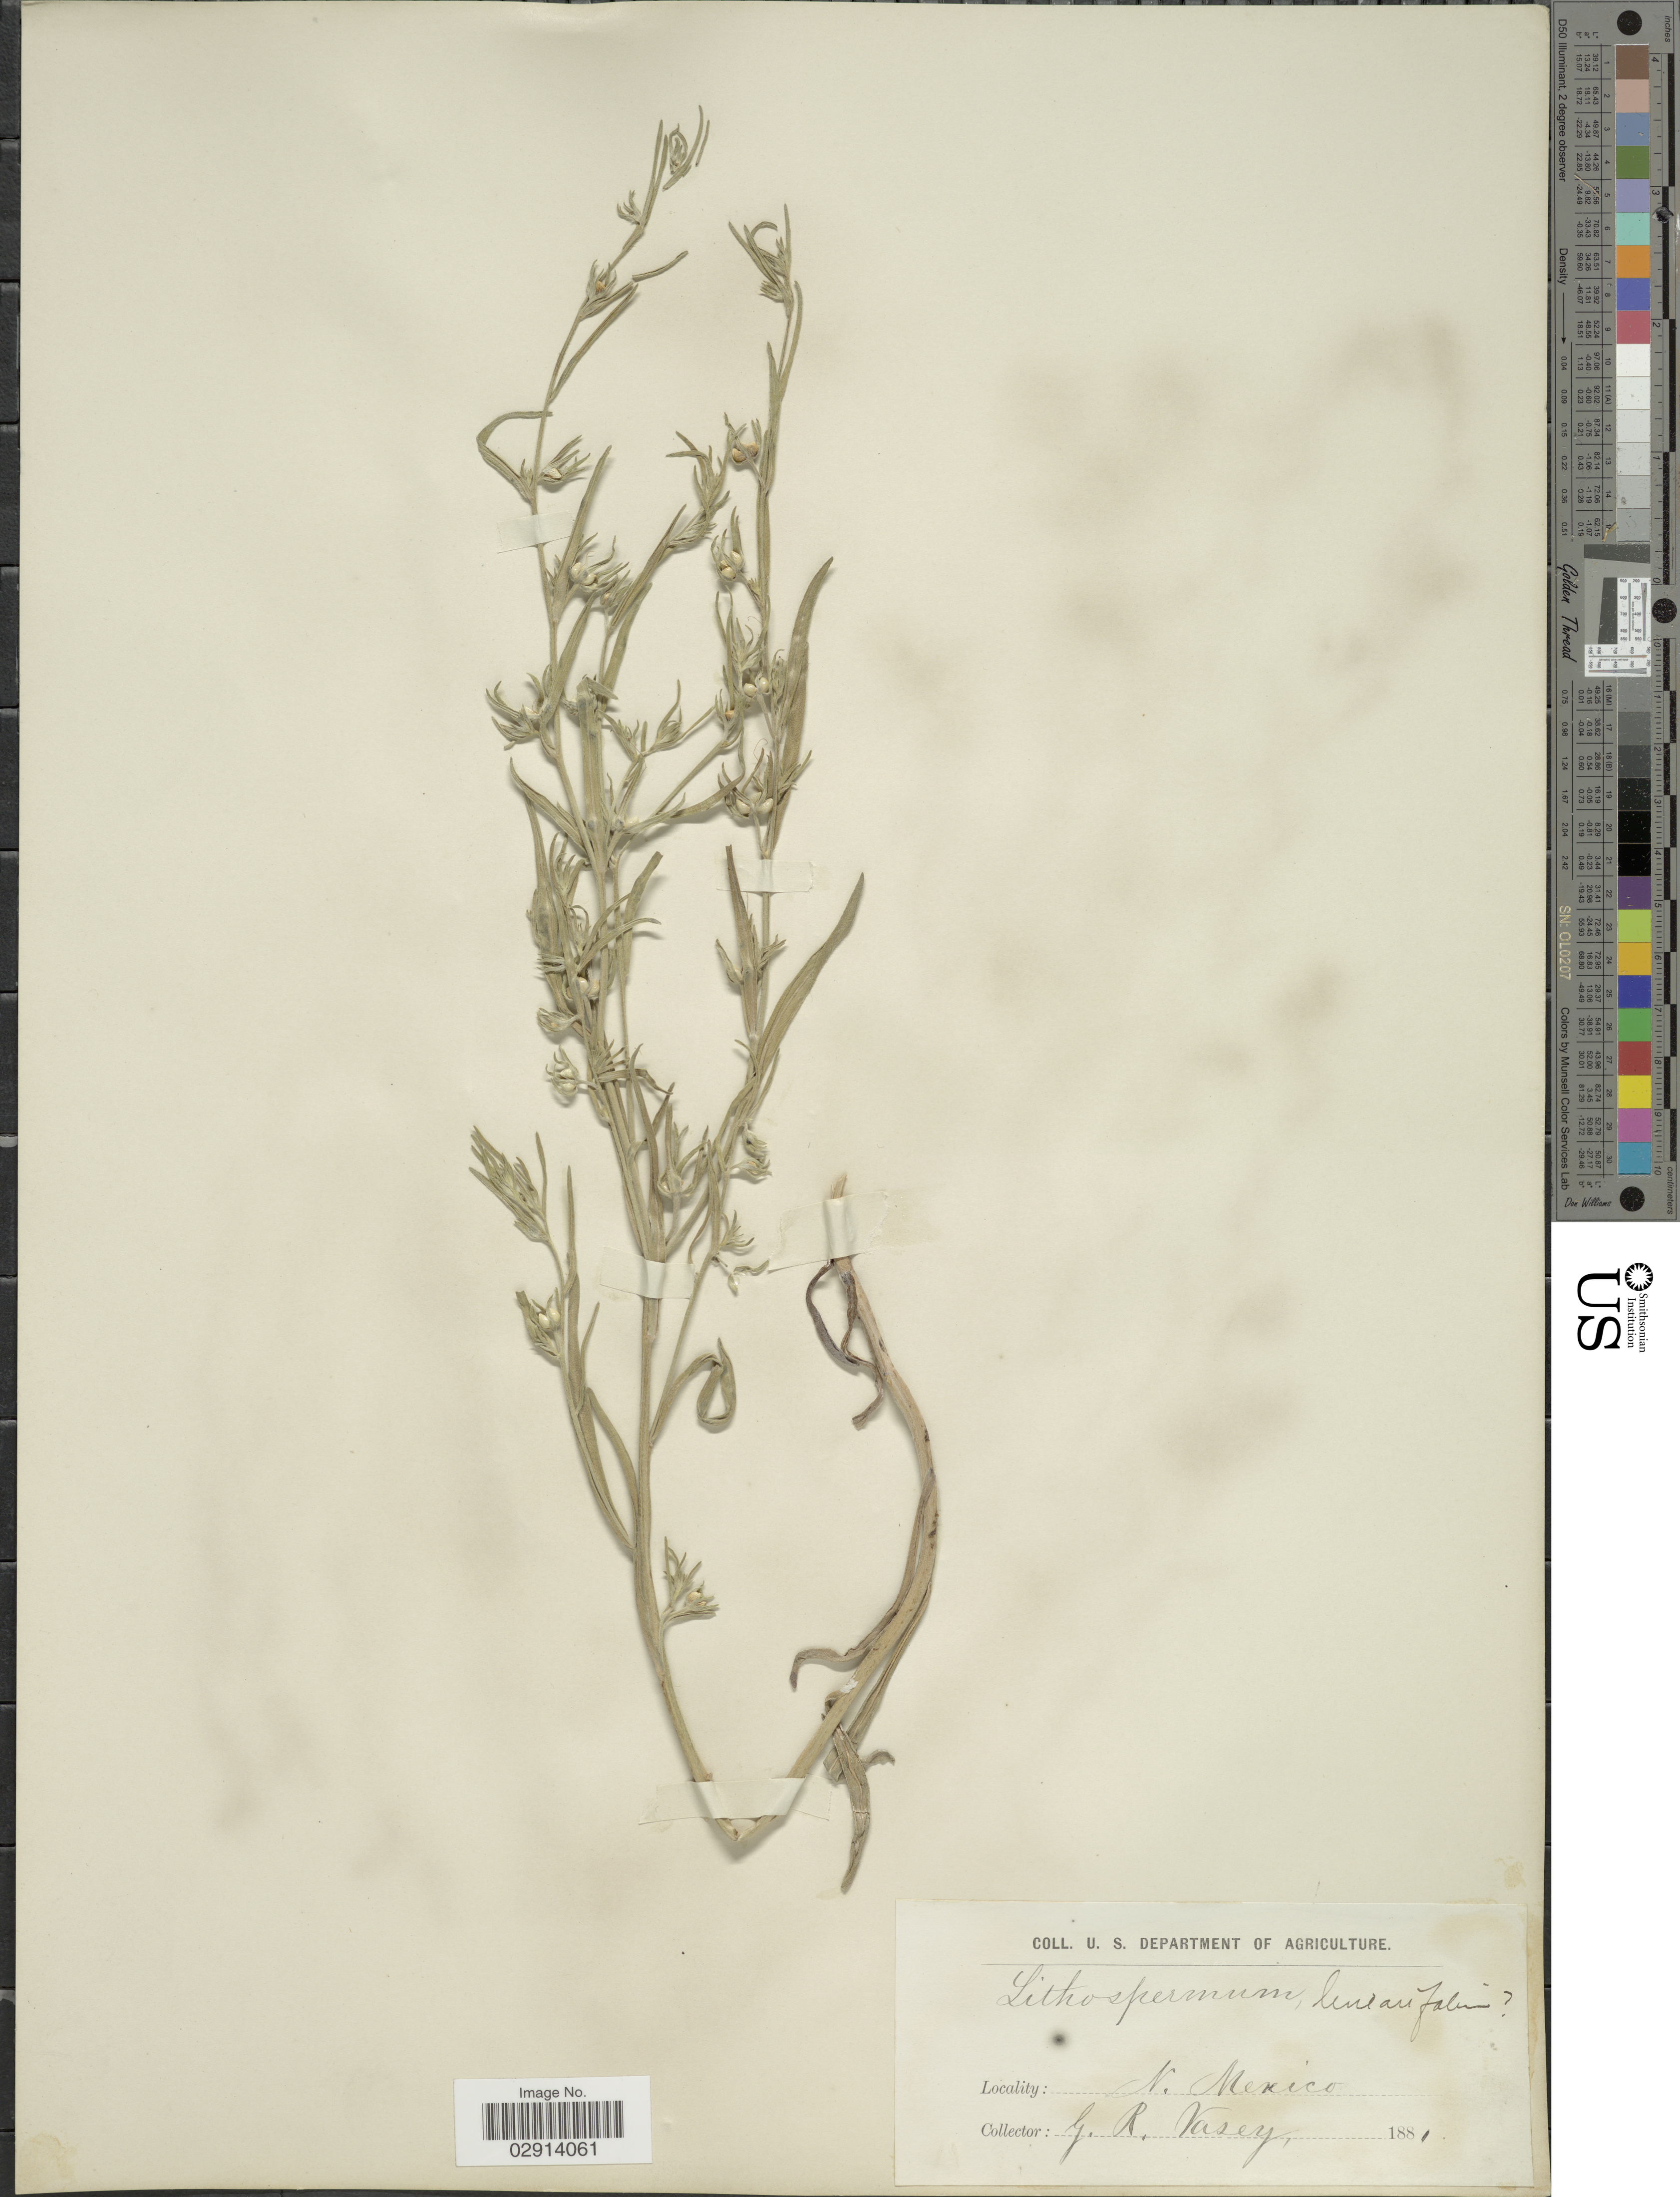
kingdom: Plantae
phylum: Tracheophyta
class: Magnoliopsida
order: Boraginales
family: Boraginaceae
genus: Lithospermum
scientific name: Lithospermum incisum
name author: Lehm.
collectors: G. R. Vasey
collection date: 1881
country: United States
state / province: New Mexico